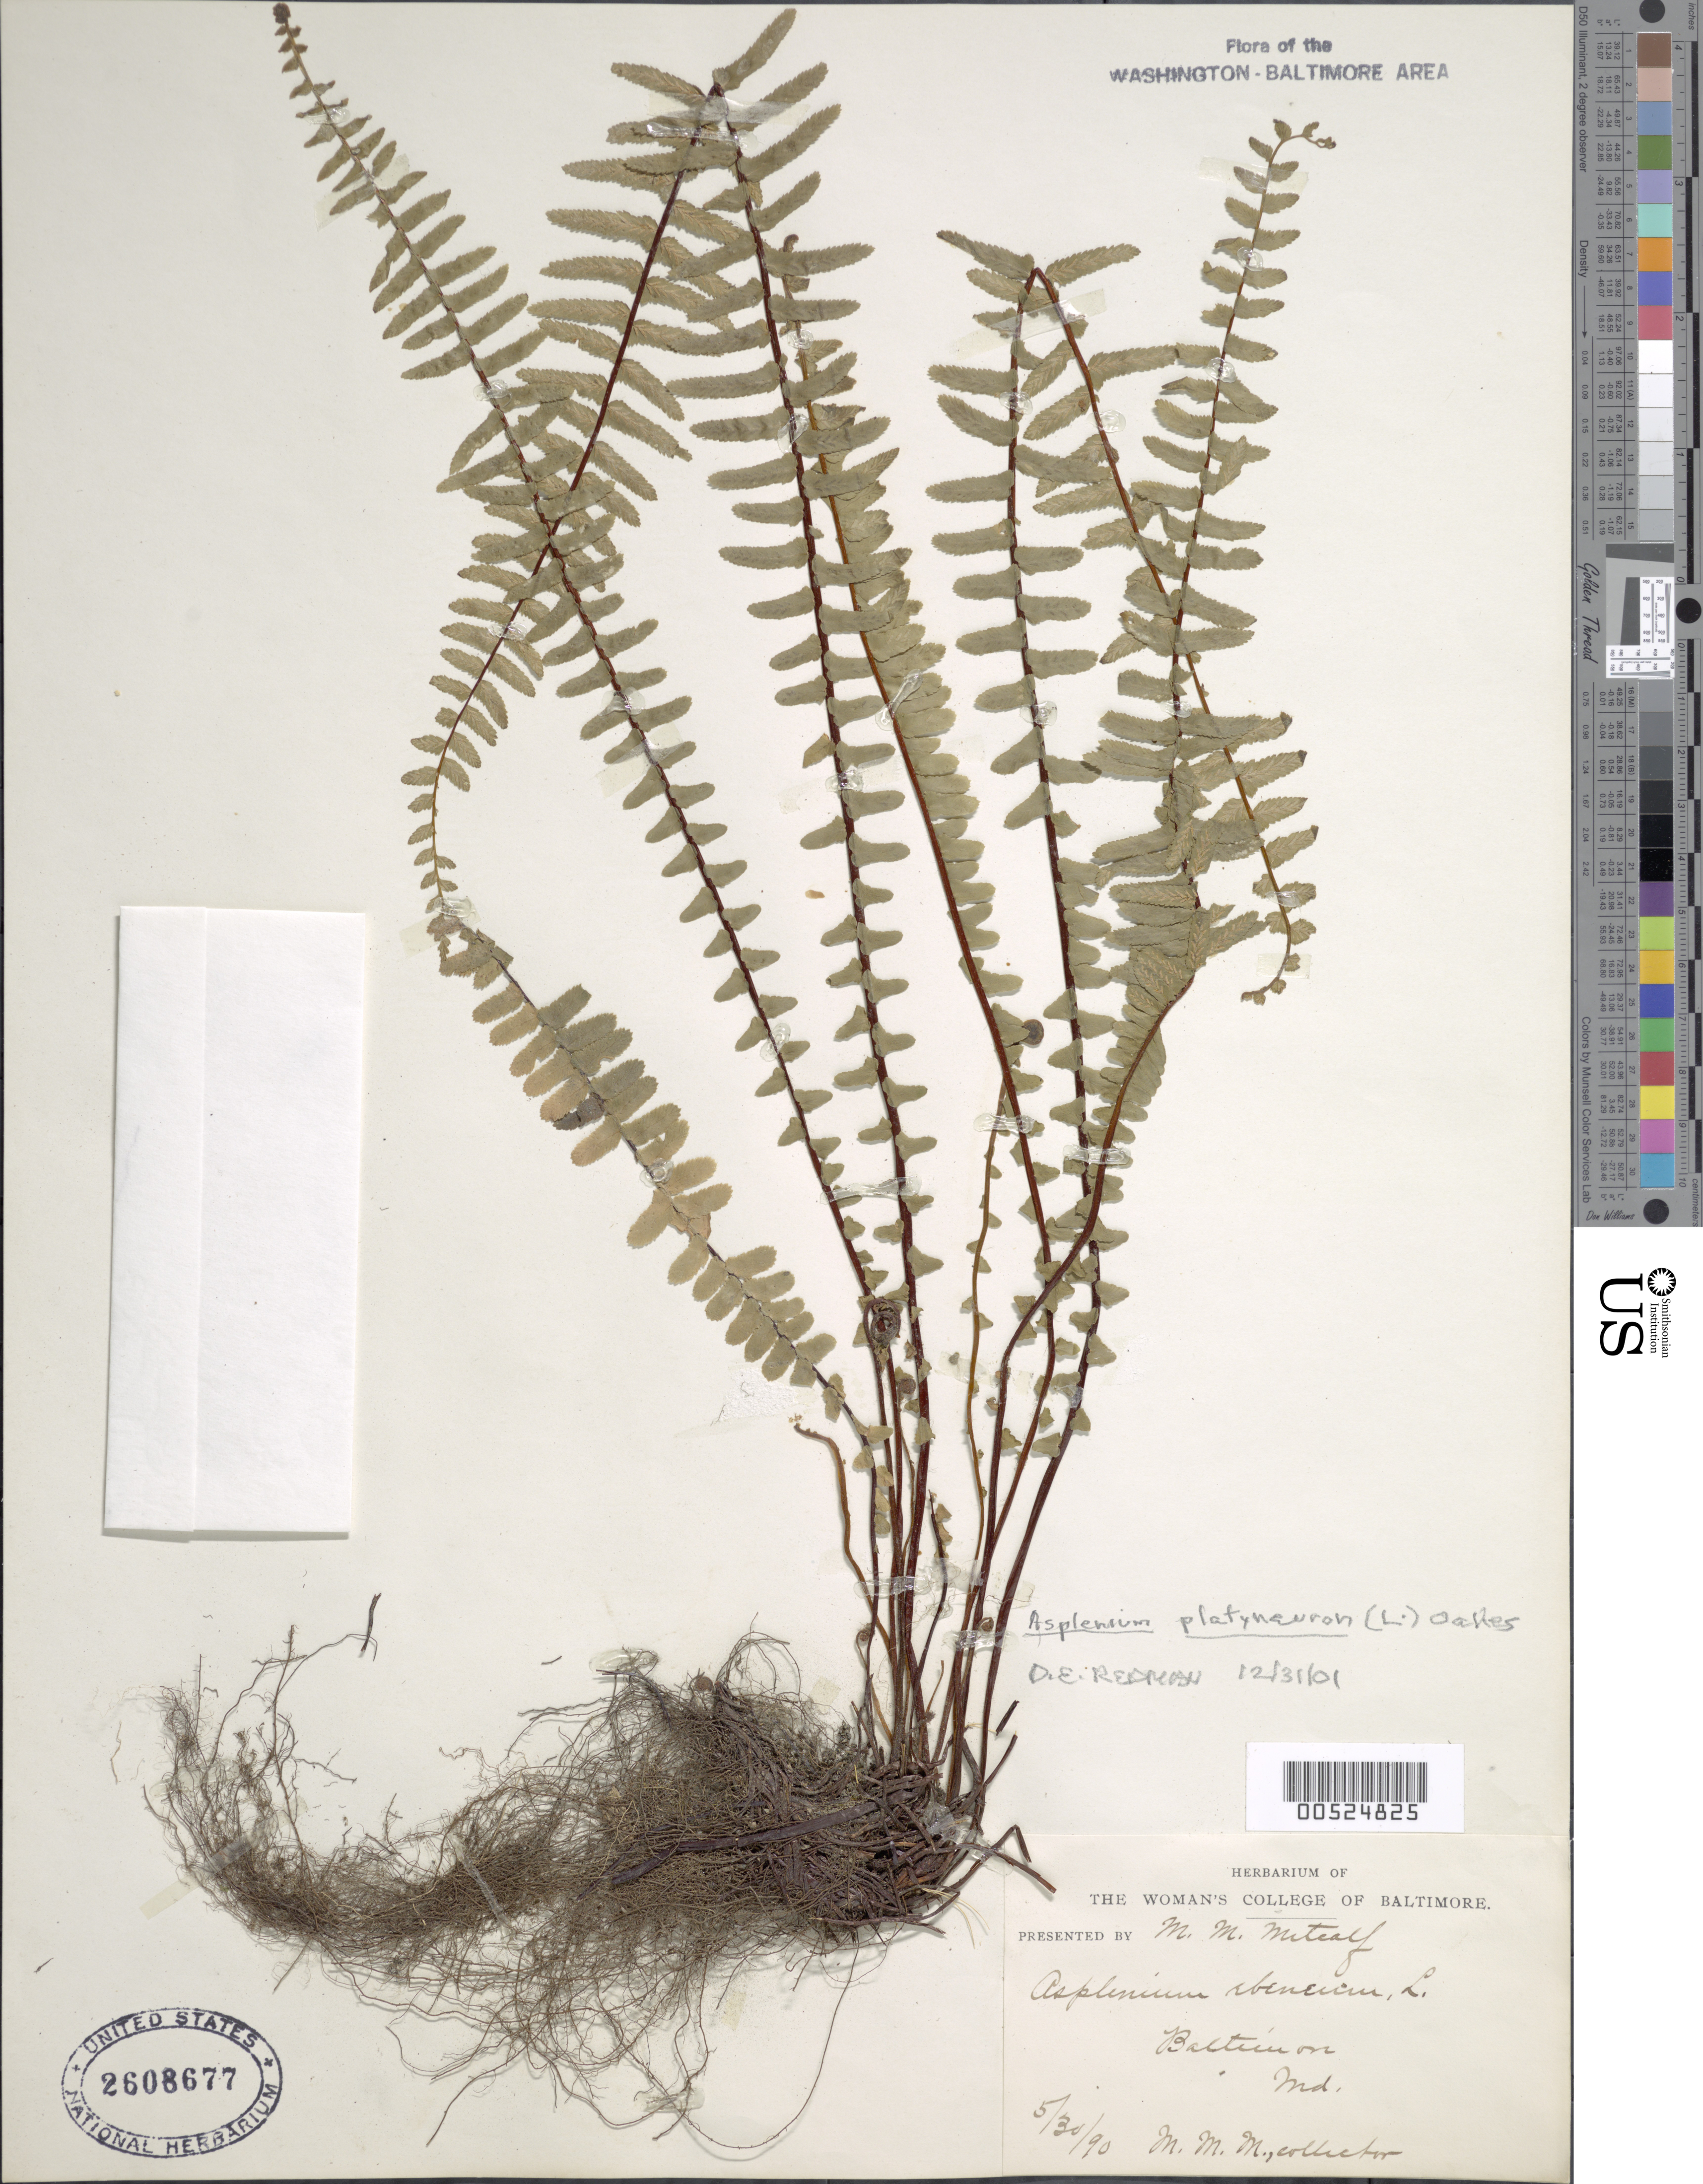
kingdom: Plantae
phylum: Tracheophyta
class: Polypodiopsida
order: Polypodiales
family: Aspleniaceae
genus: Asplenium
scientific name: Asplenium platyneuron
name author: (L.) Britton, Stearns & Poggenb.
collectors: M. Metcalf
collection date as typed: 30 May 1890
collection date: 1890-05-30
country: United States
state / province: Maryland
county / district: City of Baltimore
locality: Baltimore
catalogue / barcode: US 2608677